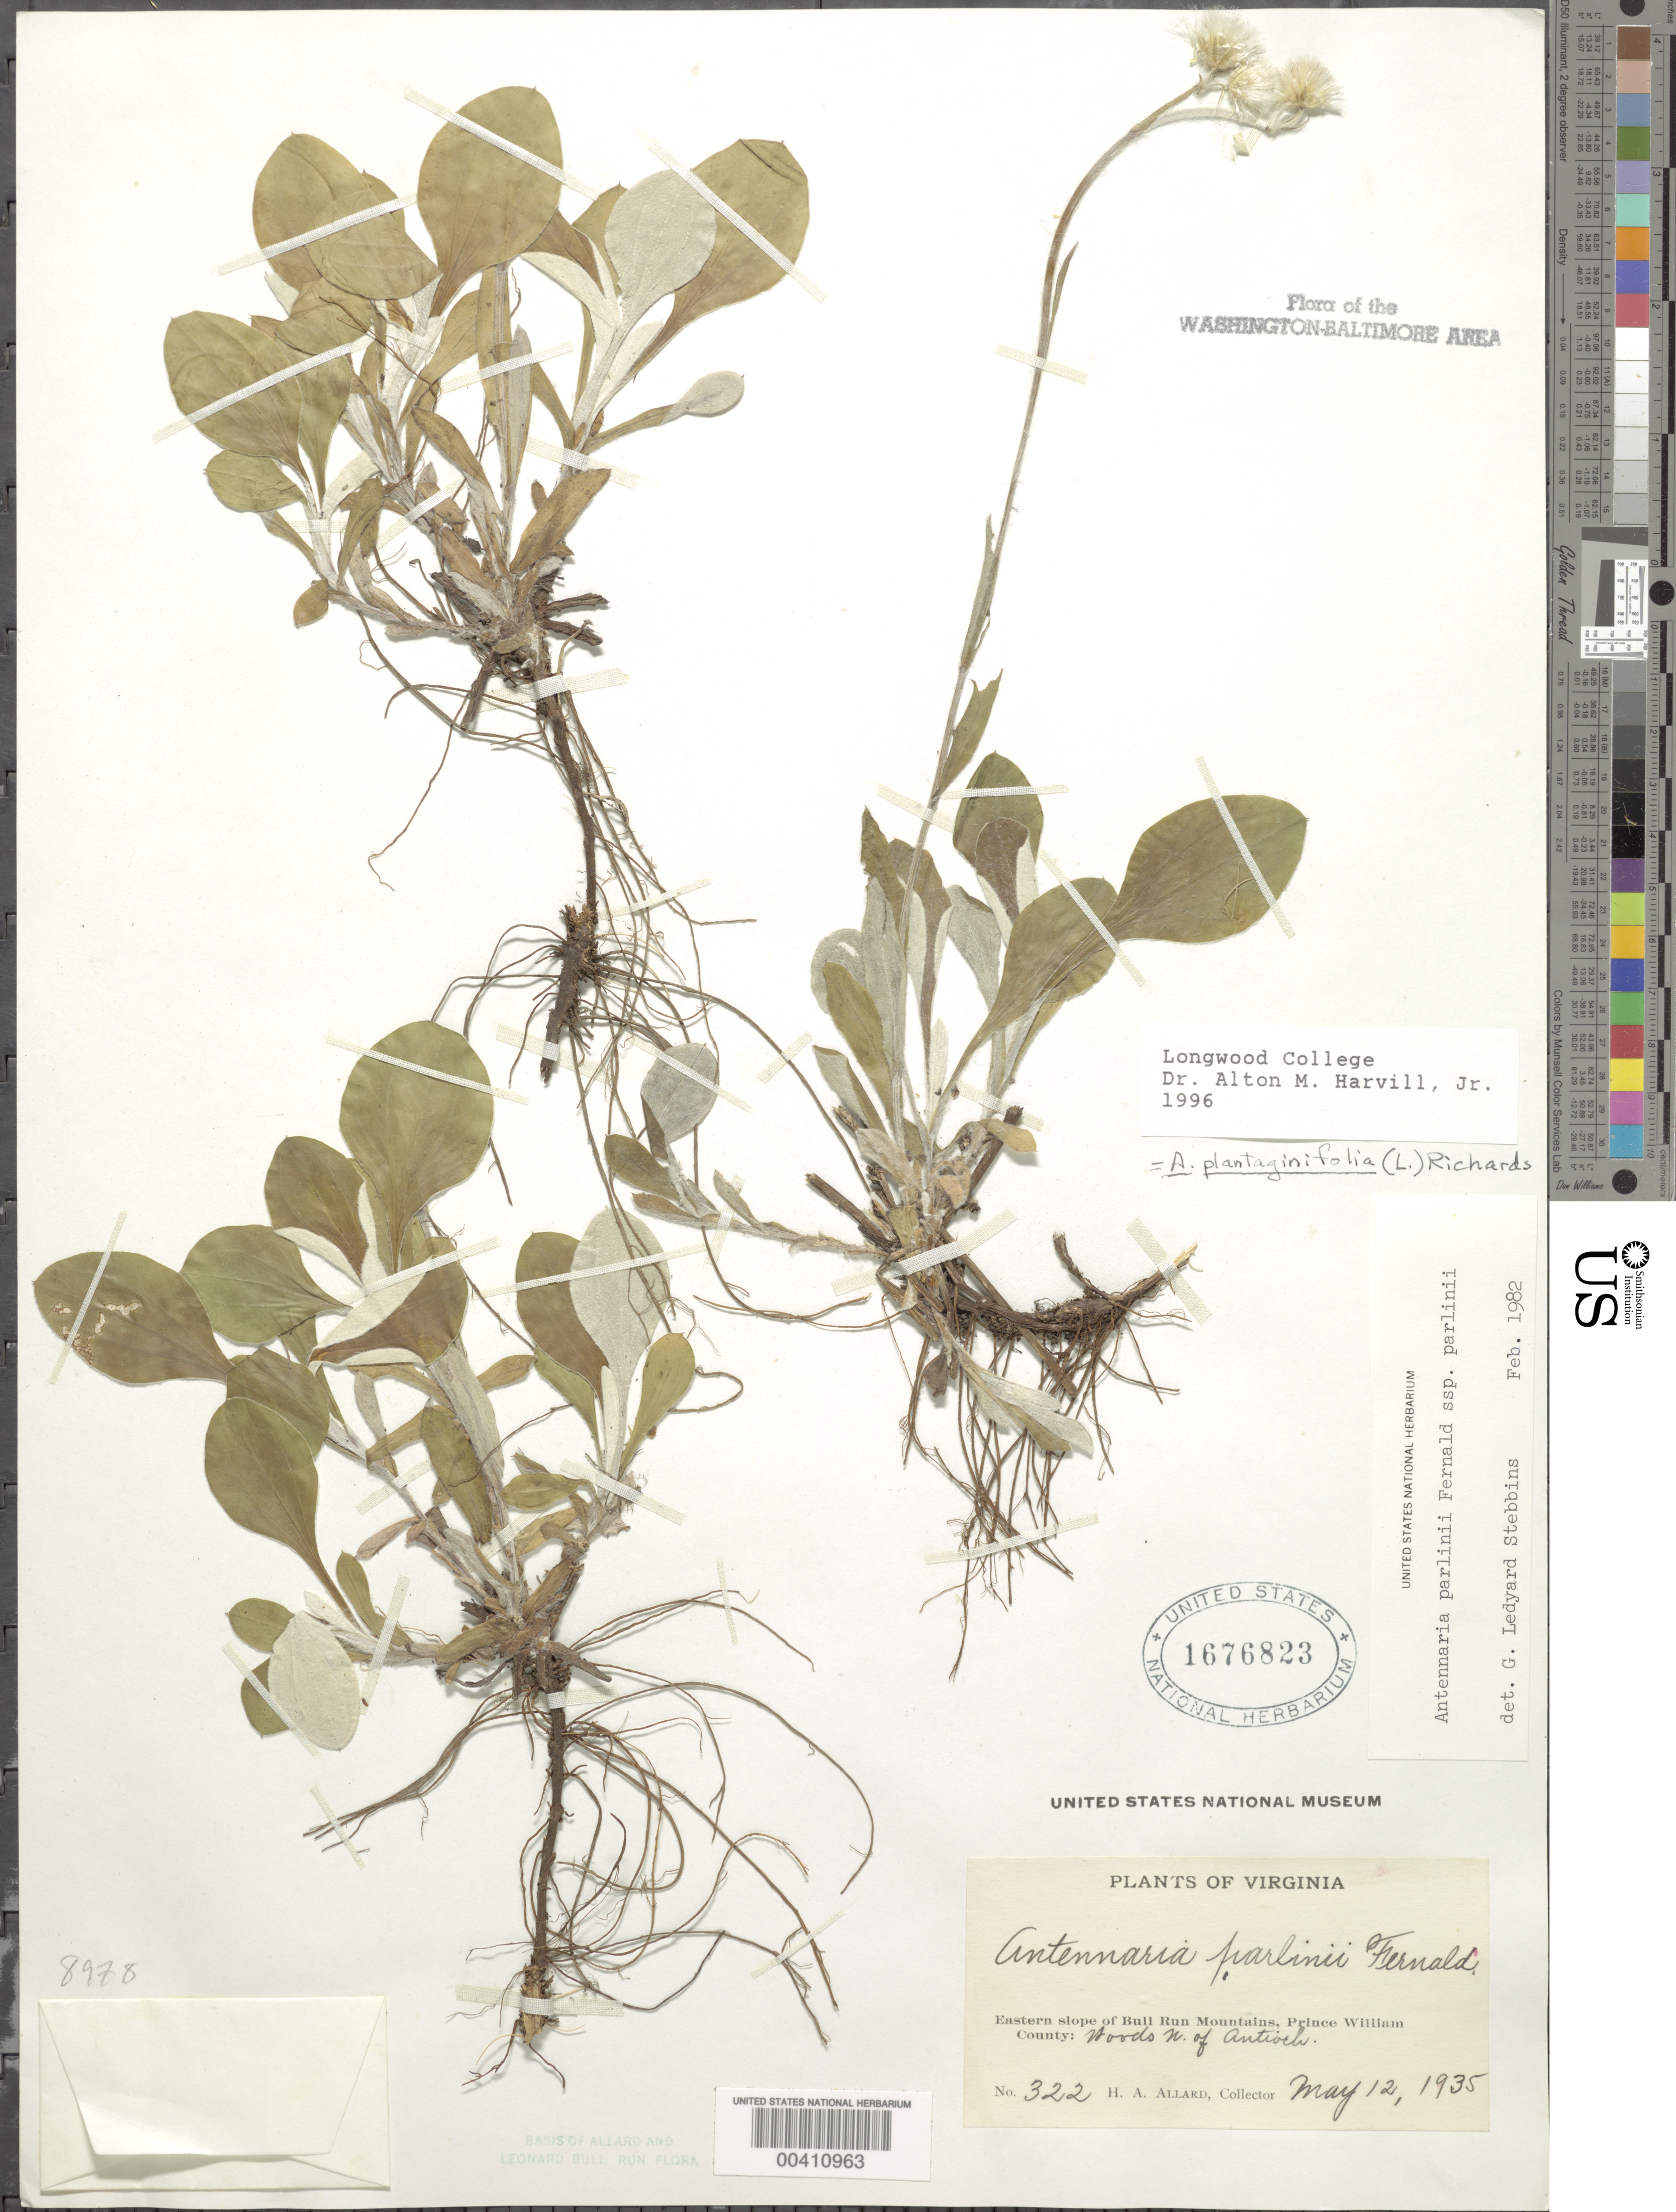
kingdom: Plantae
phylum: Tracheophyta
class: Magnoliopsida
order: Asterales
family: Asteraceae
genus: Antennaria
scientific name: Antennaria plantaginifolia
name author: (L.) Richardson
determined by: Stebbins, G. L.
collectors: H. A. Allard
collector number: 322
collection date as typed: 12 May 1935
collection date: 1935-05-12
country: United States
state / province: Virginia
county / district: Prince William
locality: North of Antioch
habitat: Woods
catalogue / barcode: US 1676823